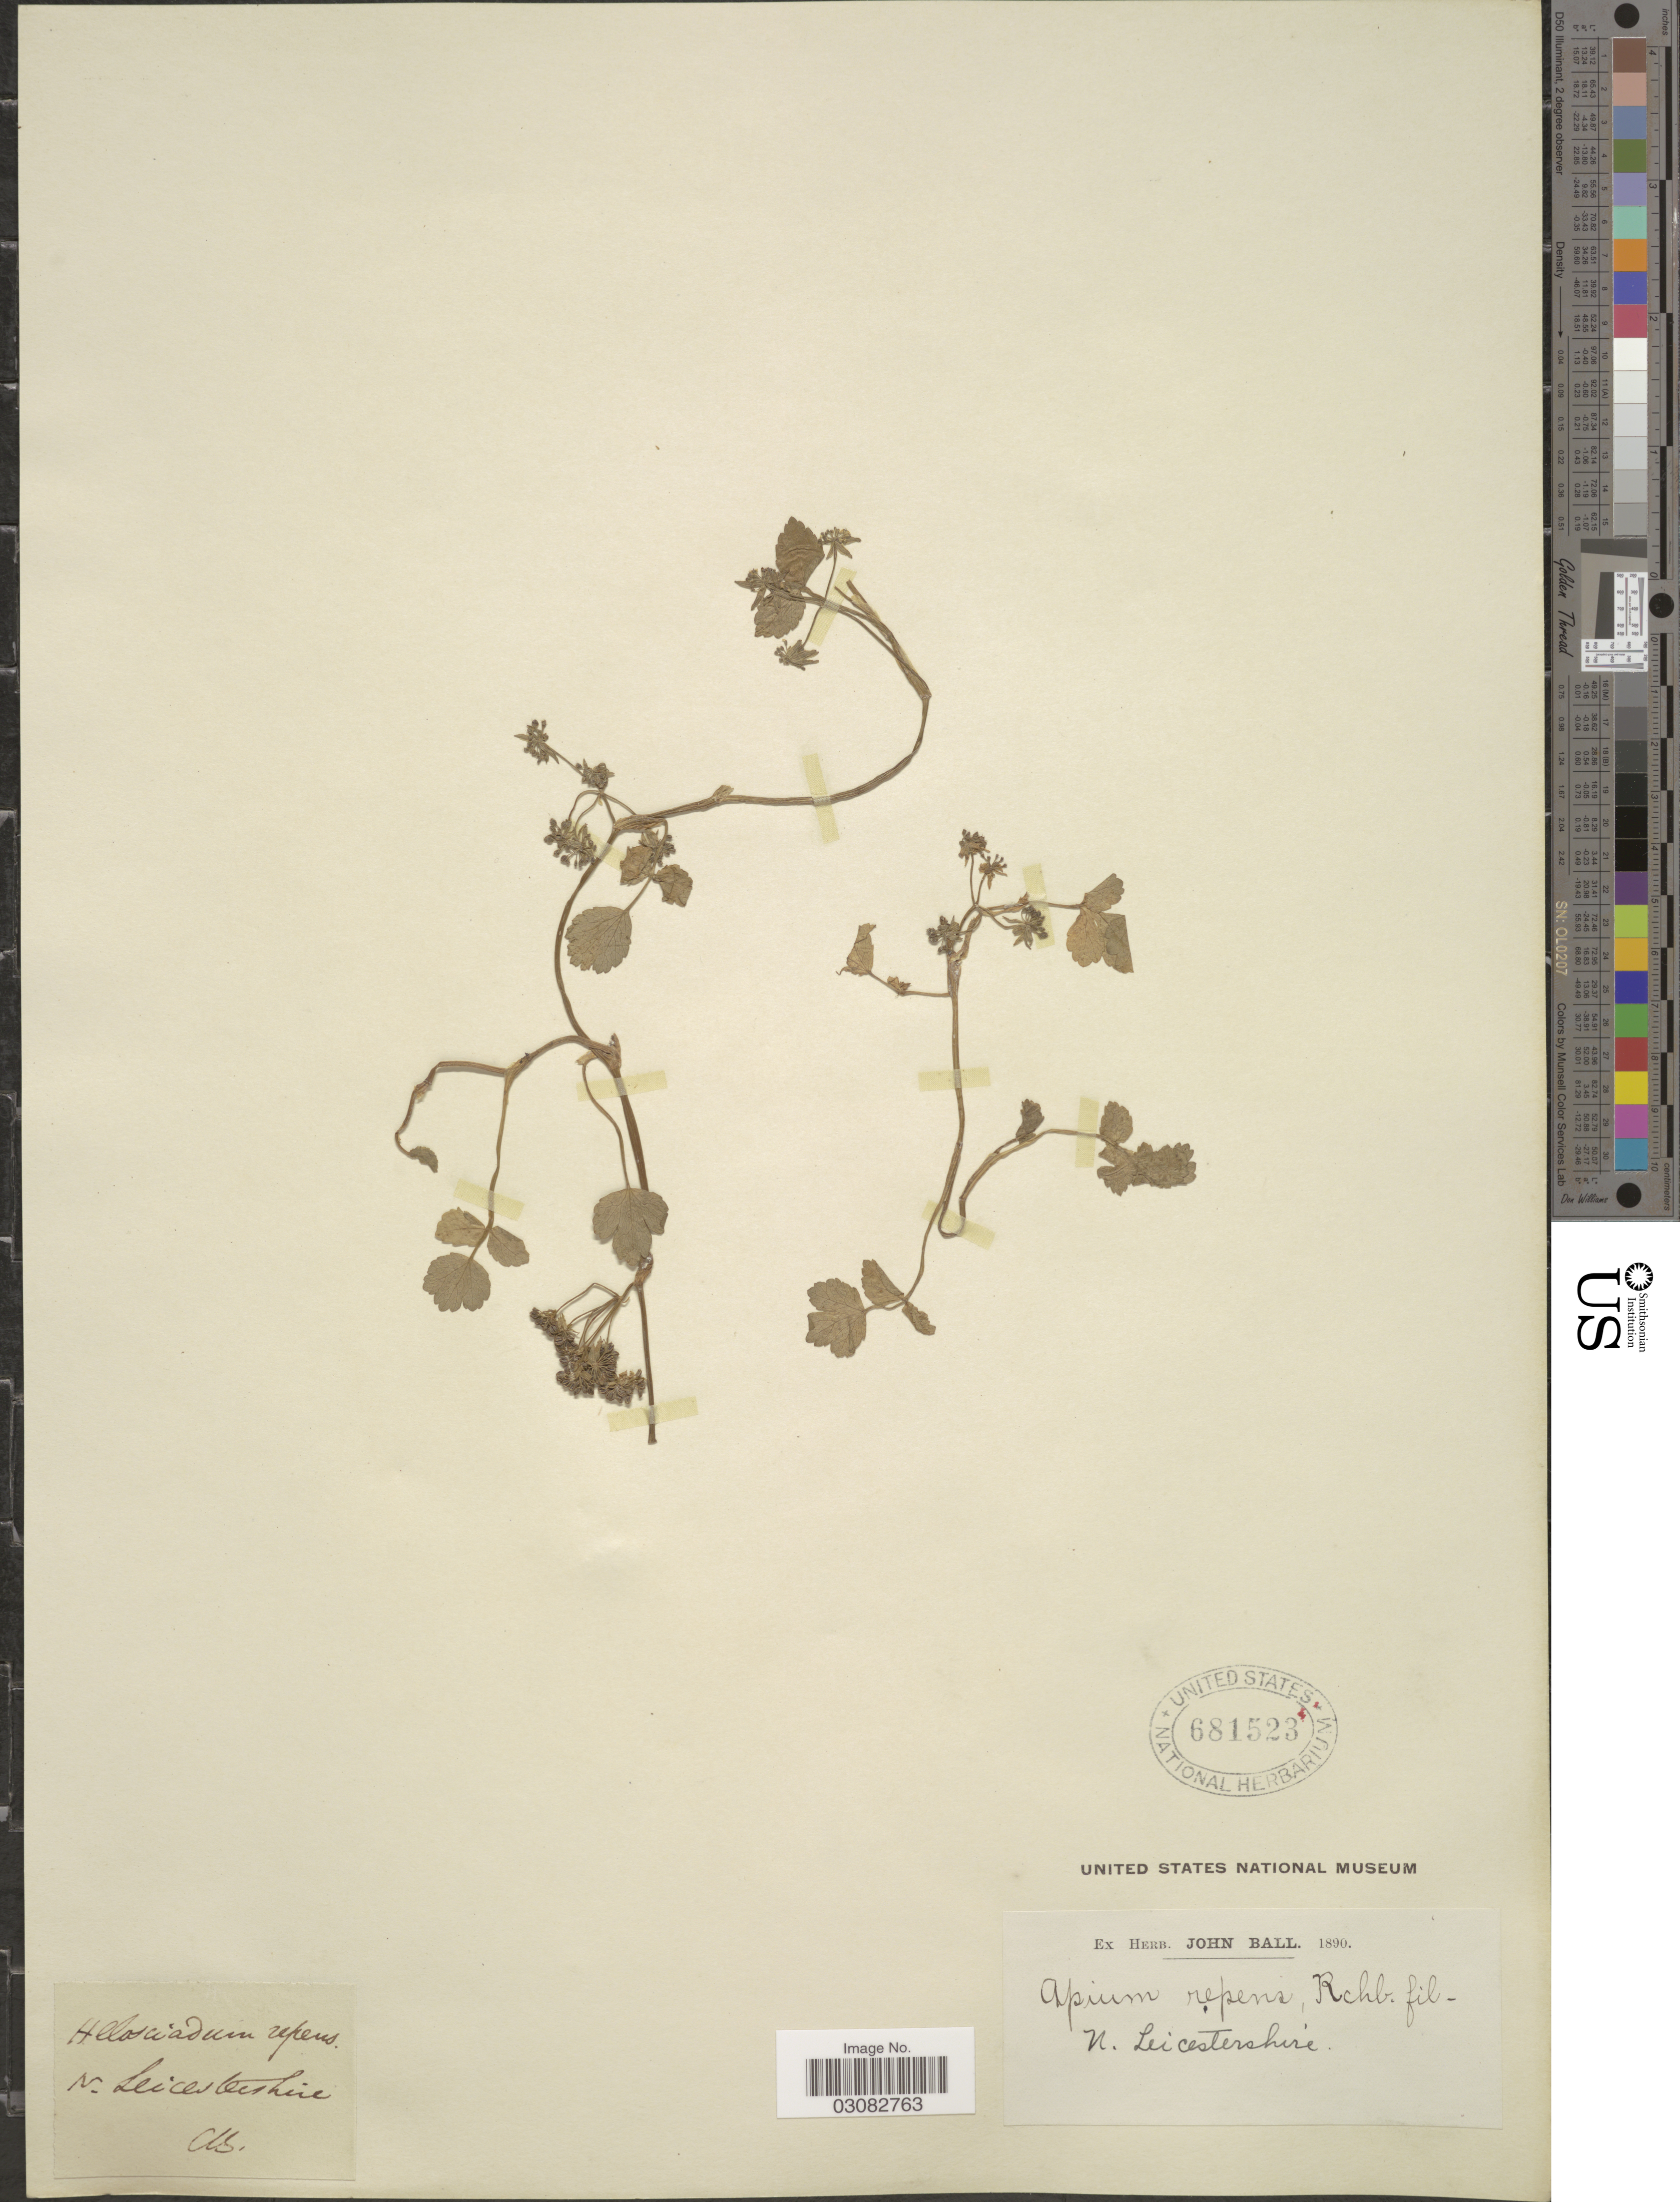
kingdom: Plantae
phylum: Tracheophyta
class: Magnoliopsida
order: Apiales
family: Apiaceae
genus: Apium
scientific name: Apium repens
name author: (Jacq.) Lag.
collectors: ex herb. John Ball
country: United Kingdom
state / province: England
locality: N. Leicestershire.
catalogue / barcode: US 681523